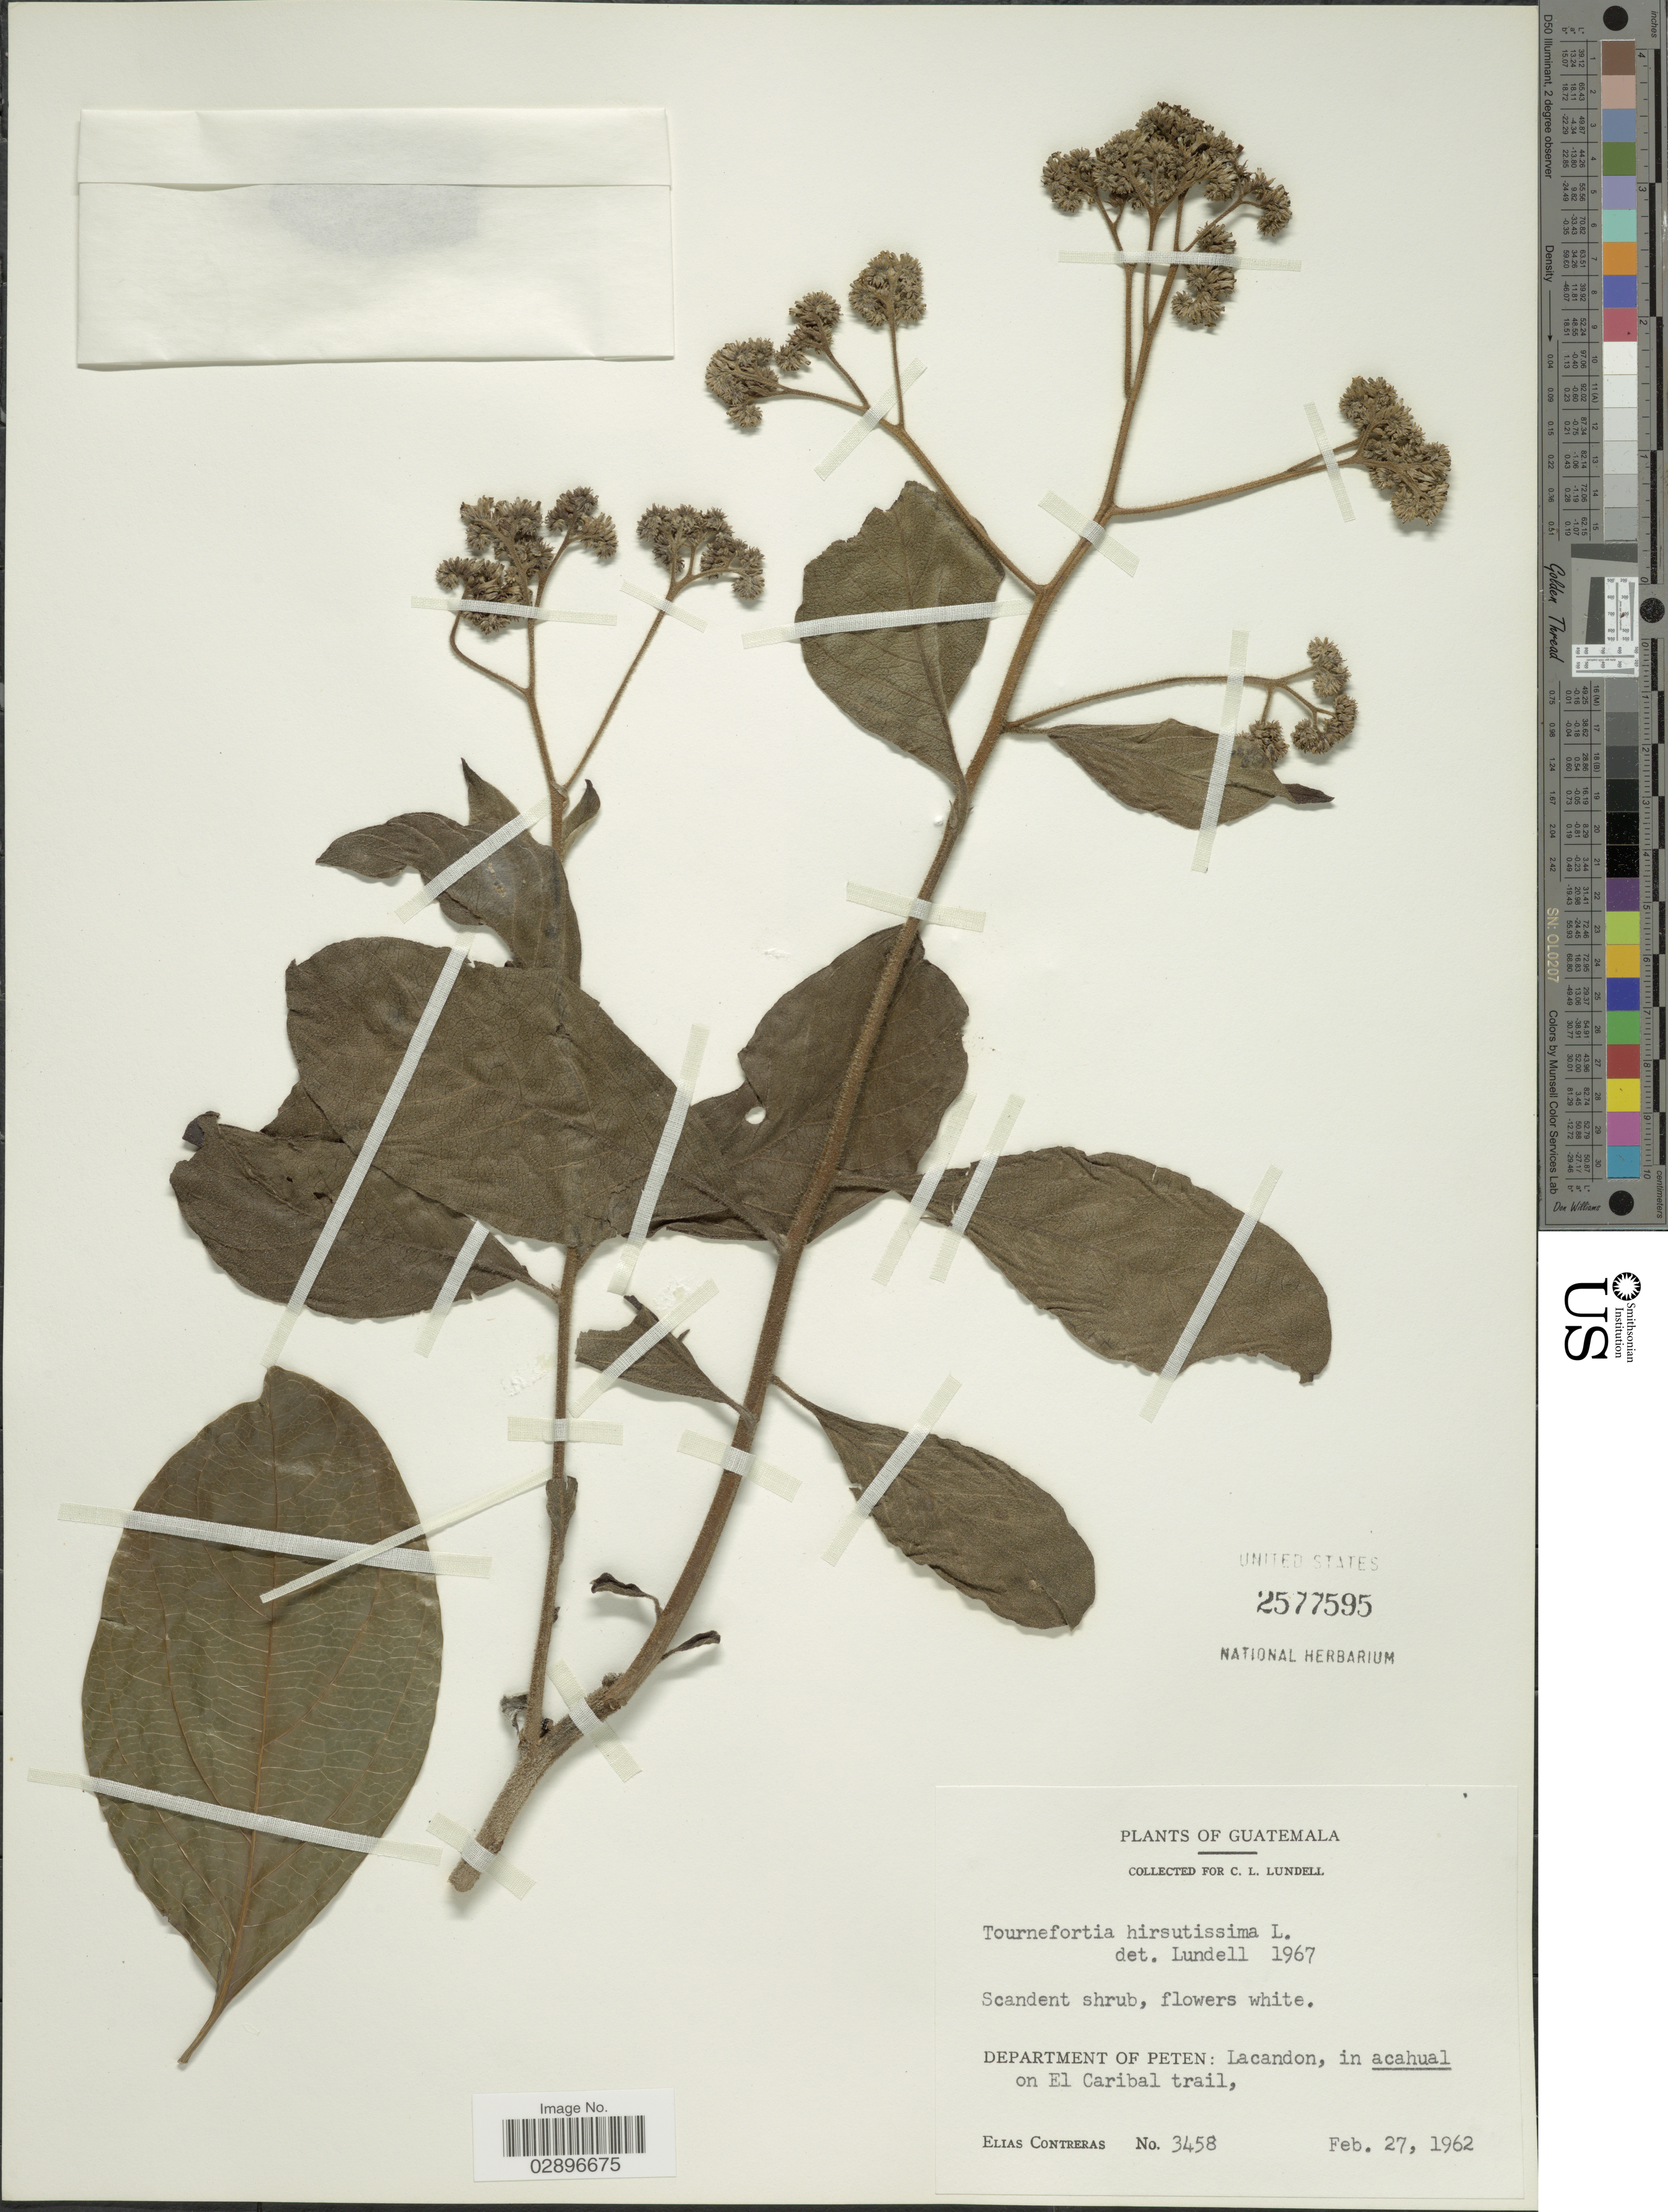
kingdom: Plantae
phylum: Tracheophyta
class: Magnoliopsida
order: Boraginales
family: Heliotropiaceae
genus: Tournefortia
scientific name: Tournefortia hirsutissima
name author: L.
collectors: E. Contreras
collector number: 3458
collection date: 1962-02-27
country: Guatemala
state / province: El Petén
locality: Department of Peten: Lacandon, in acahual on El Caribal trail.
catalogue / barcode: US 2577595